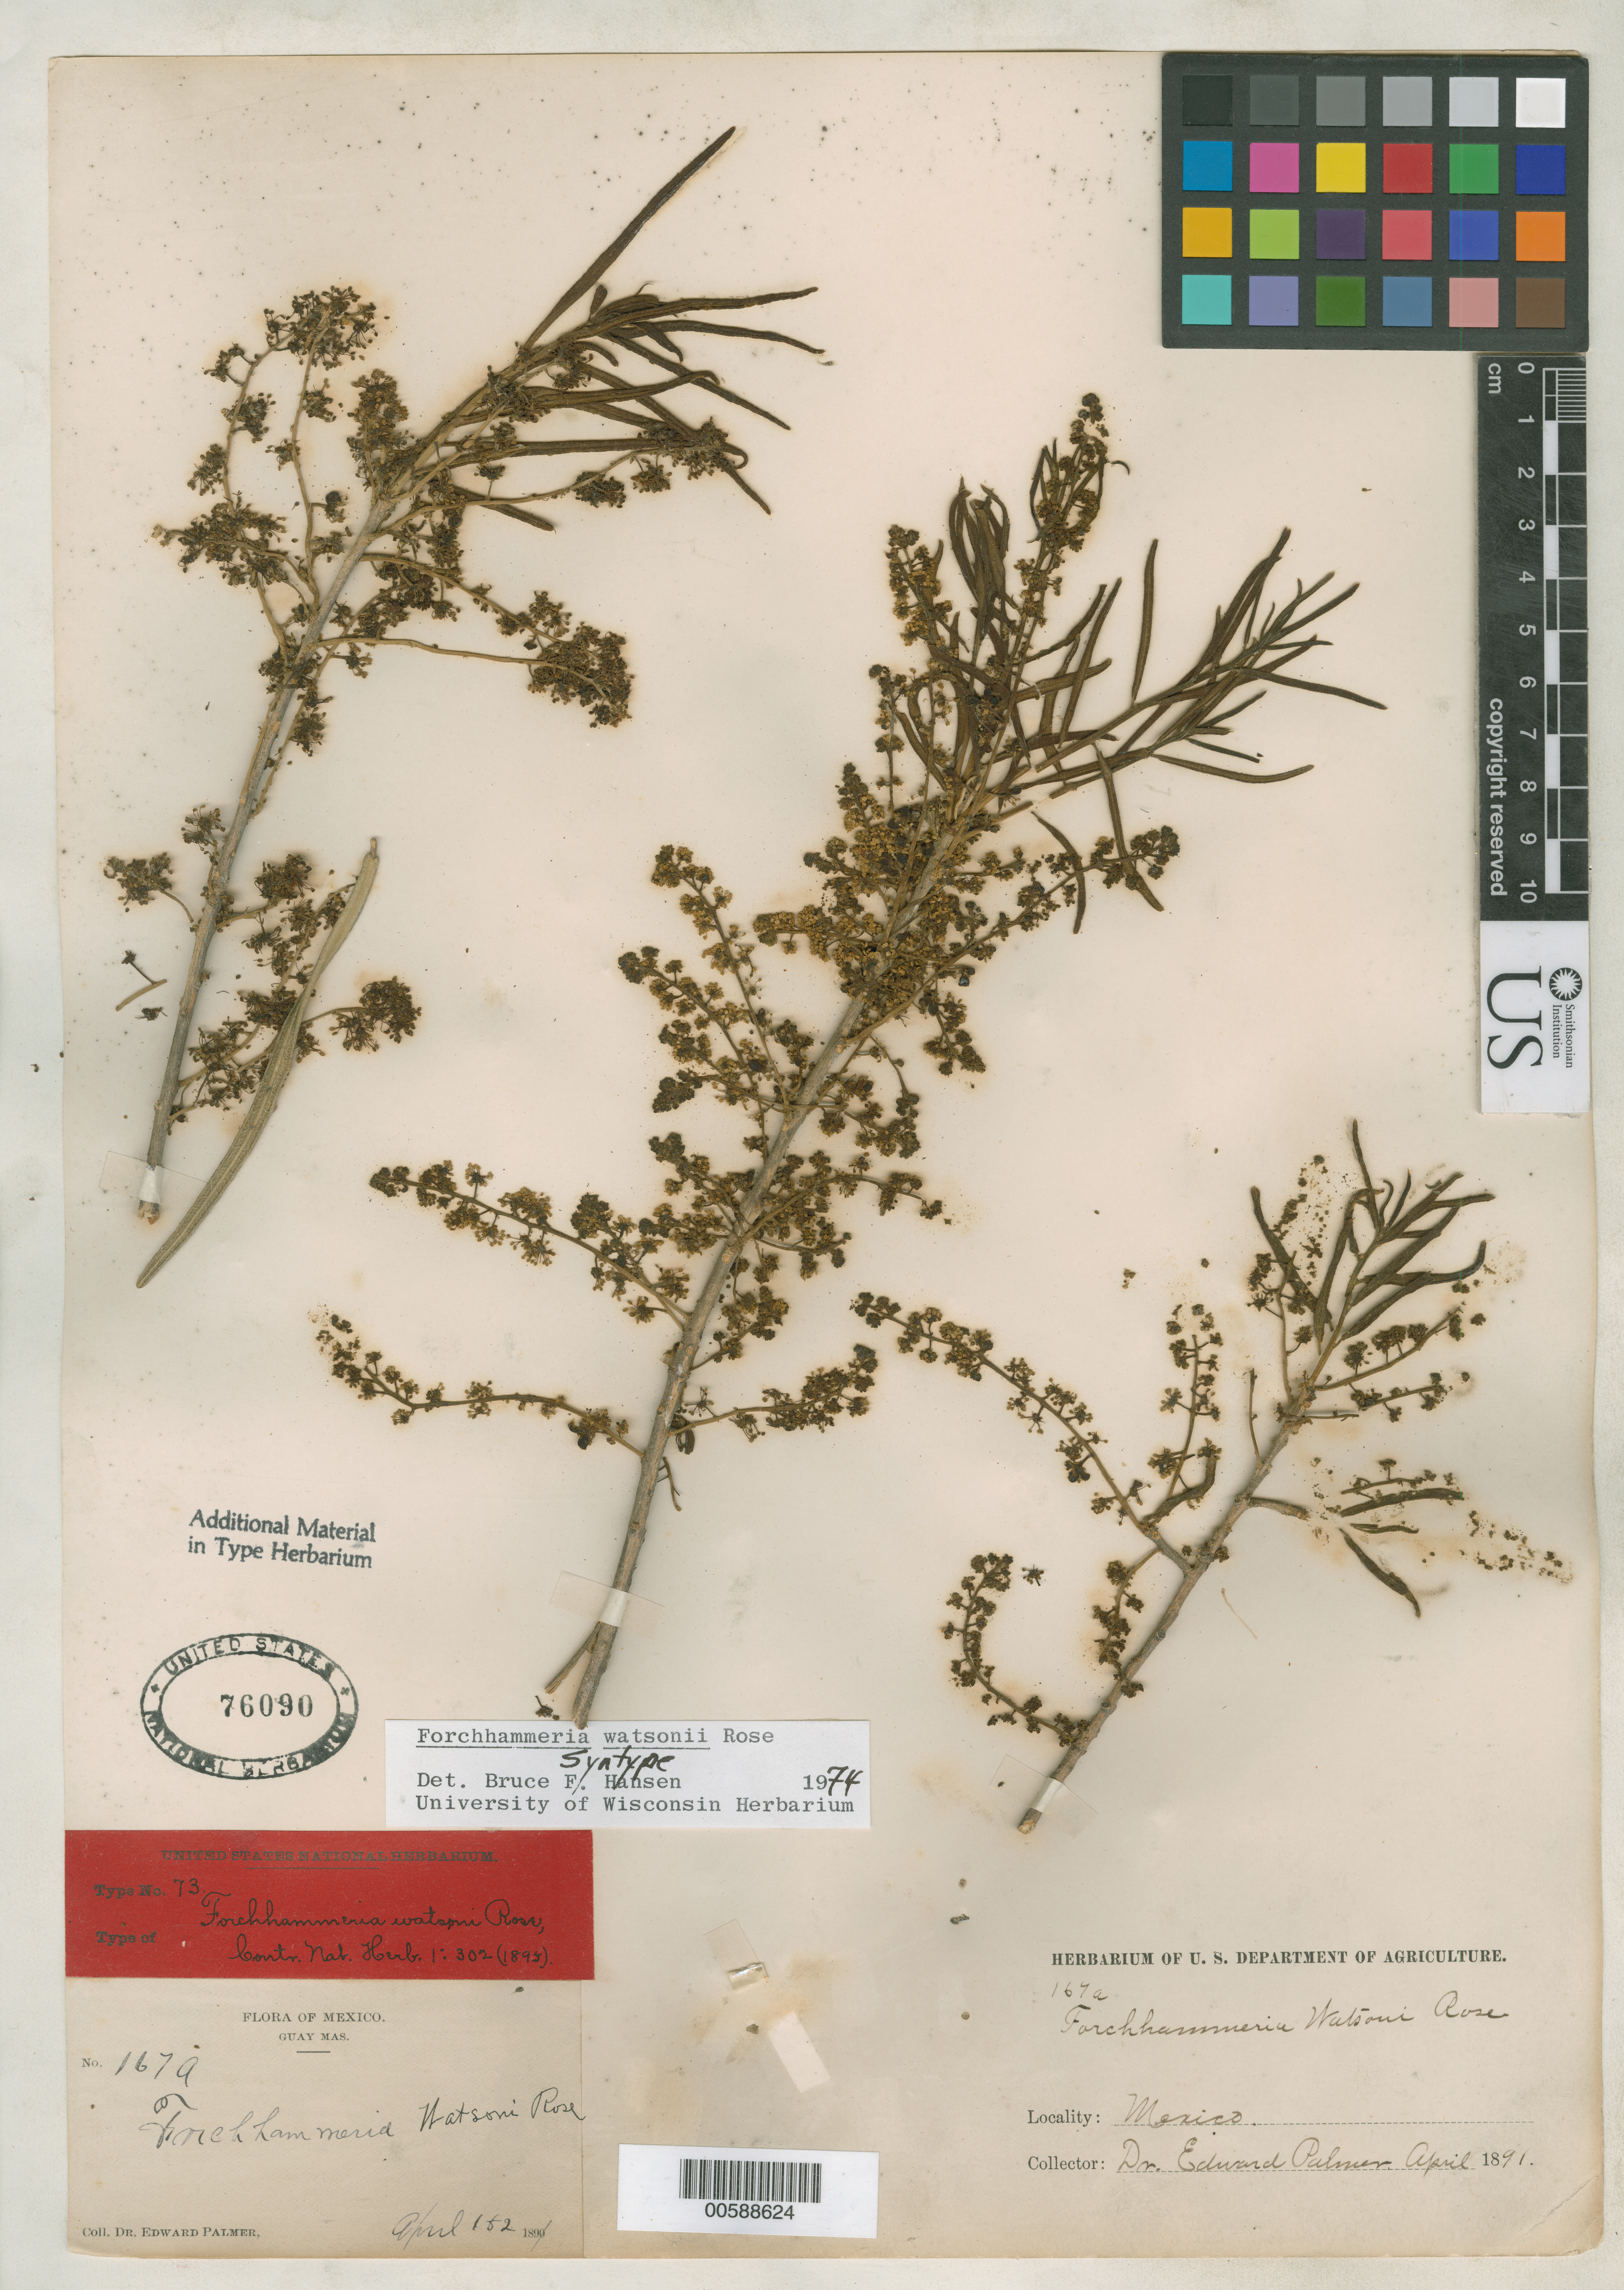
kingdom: Plantae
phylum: Tracheophyta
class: Magnoliopsida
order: Brassicales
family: Stixaceae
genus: Forchhammeria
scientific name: Forchhammeria watsonii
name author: Rose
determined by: Hansen, Bruce F.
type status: Syntype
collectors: E. Palmer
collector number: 167 a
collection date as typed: Apr 1891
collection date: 1891-04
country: Mexico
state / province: Sonora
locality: Guaymas.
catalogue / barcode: US 76090